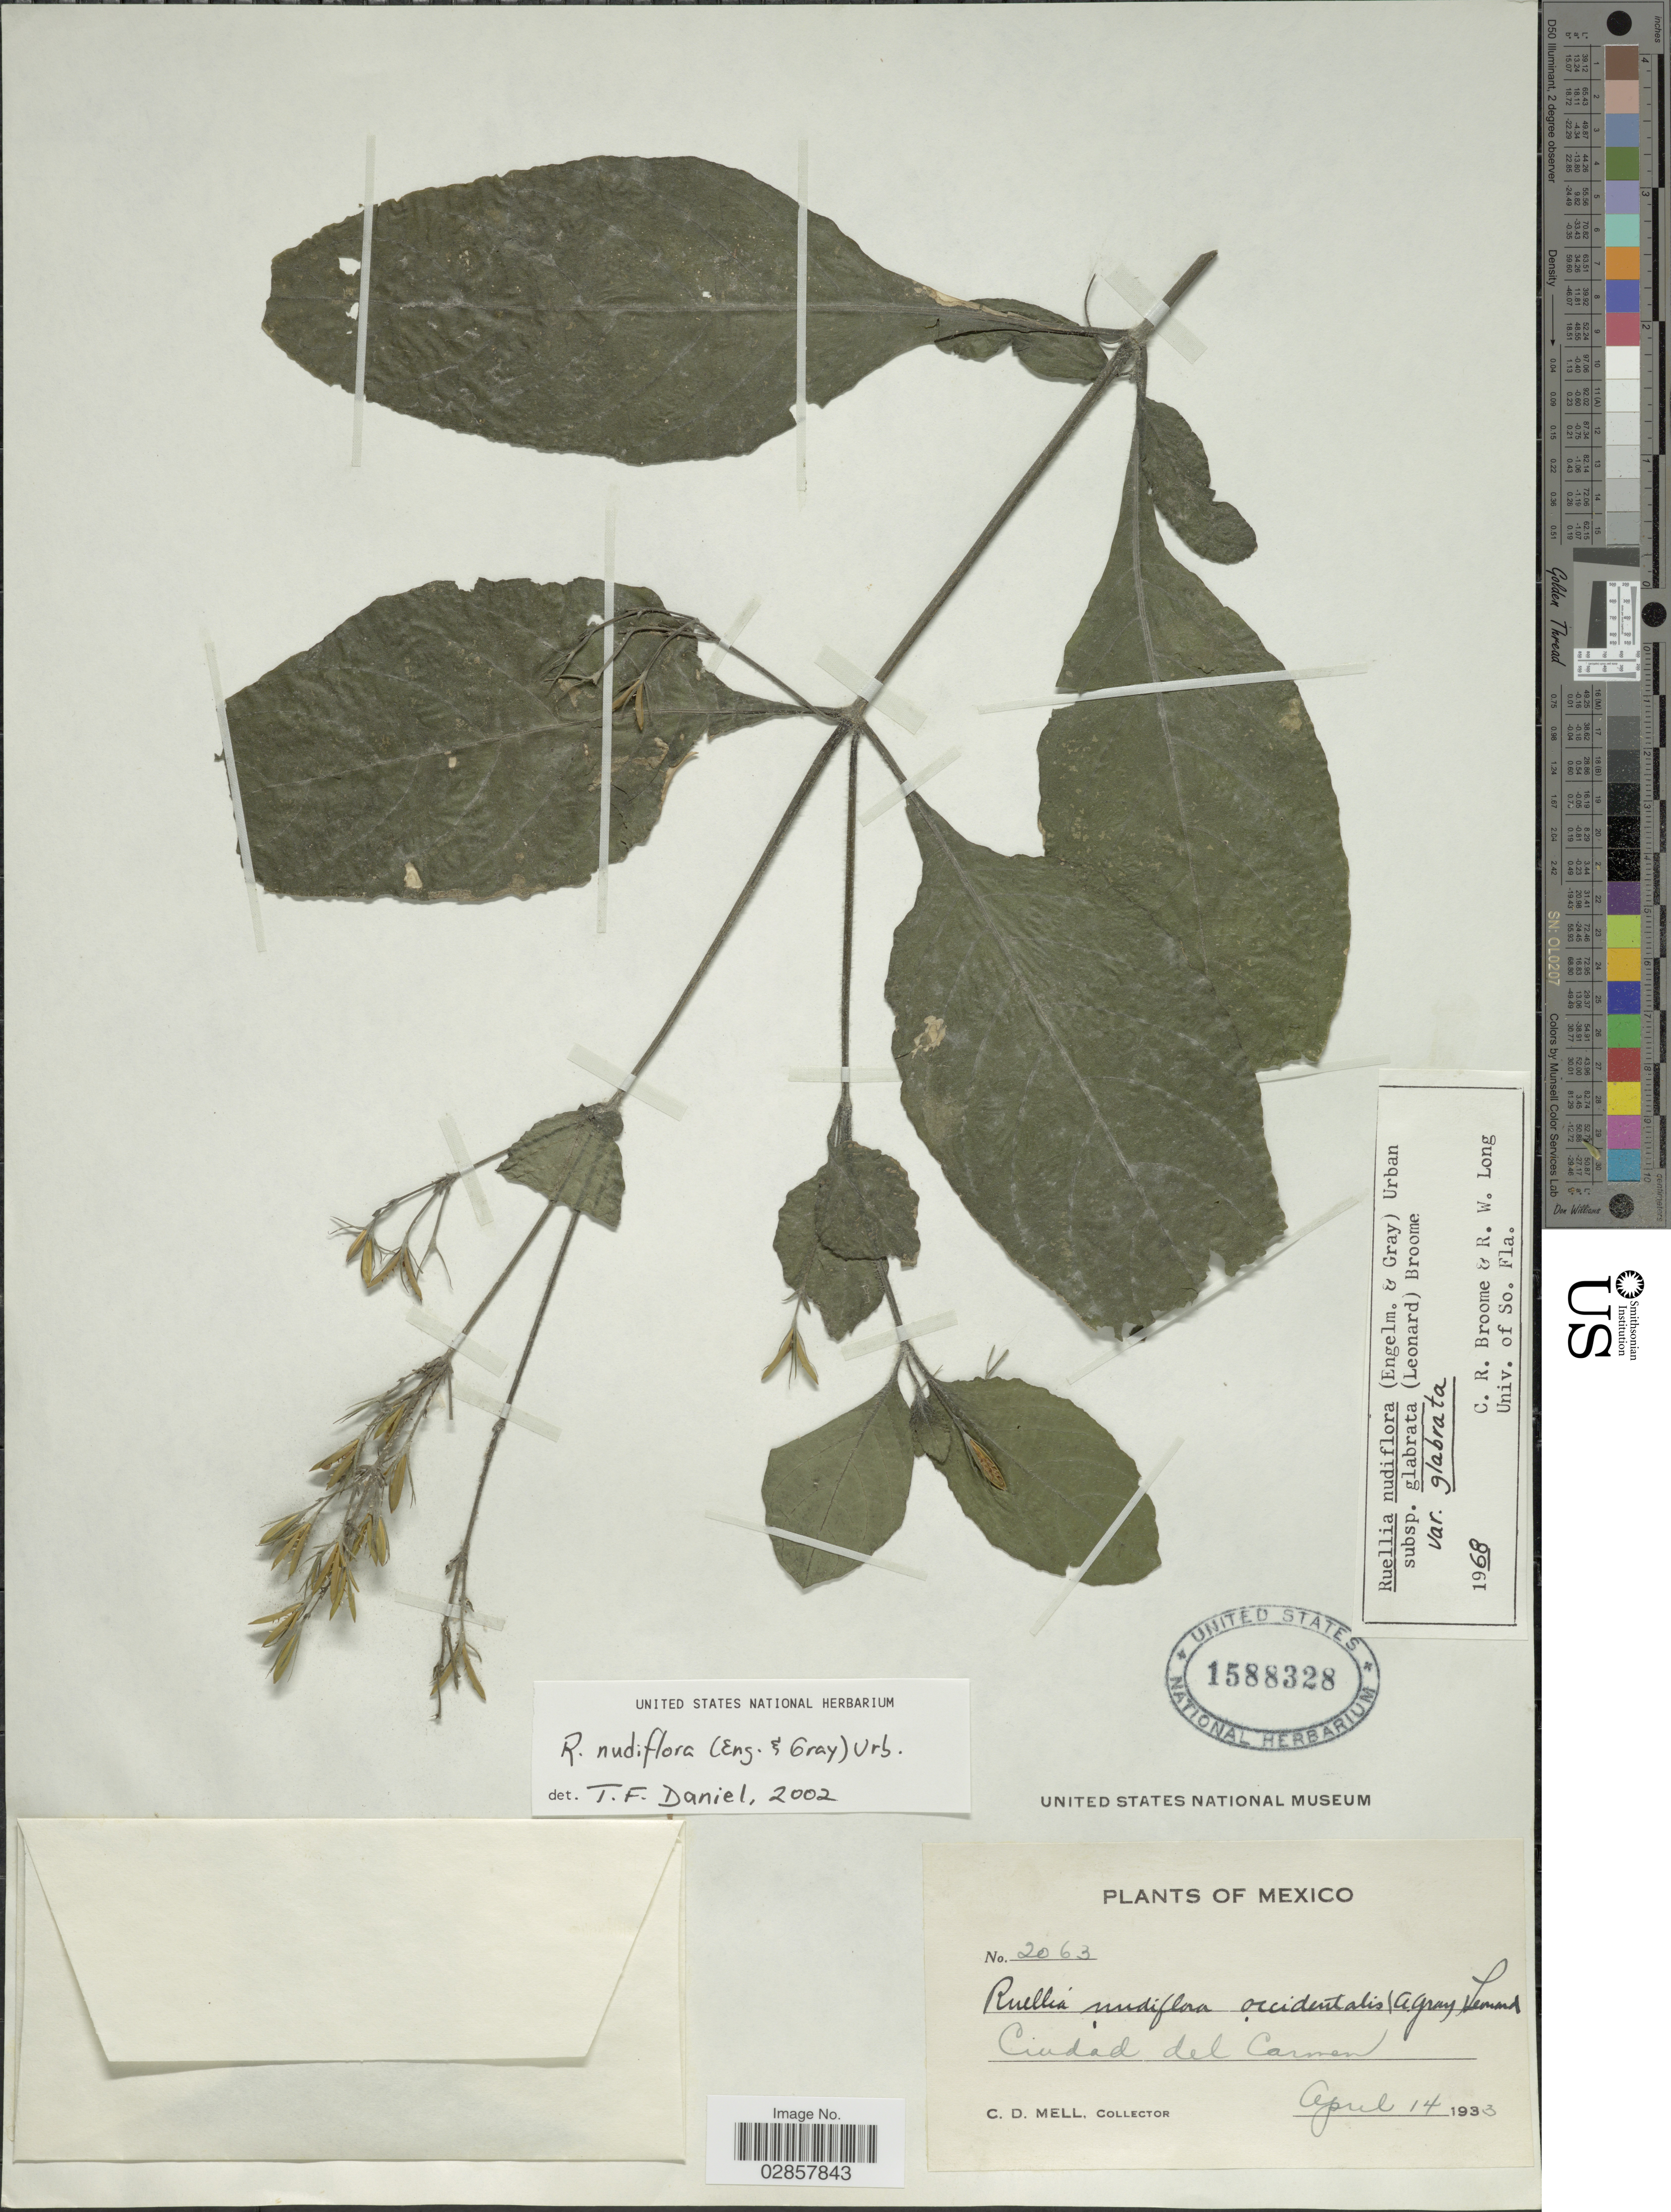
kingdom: Plantae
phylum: Tracheophyta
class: Magnoliopsida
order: Lamiales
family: Acanthaceae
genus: Ruellia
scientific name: Ruellia nudiflora var. yucatana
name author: Leonard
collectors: C. D. Mell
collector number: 2063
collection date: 1933-04-14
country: Mexico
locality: Ciudad del Carmen.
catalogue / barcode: US 1588328